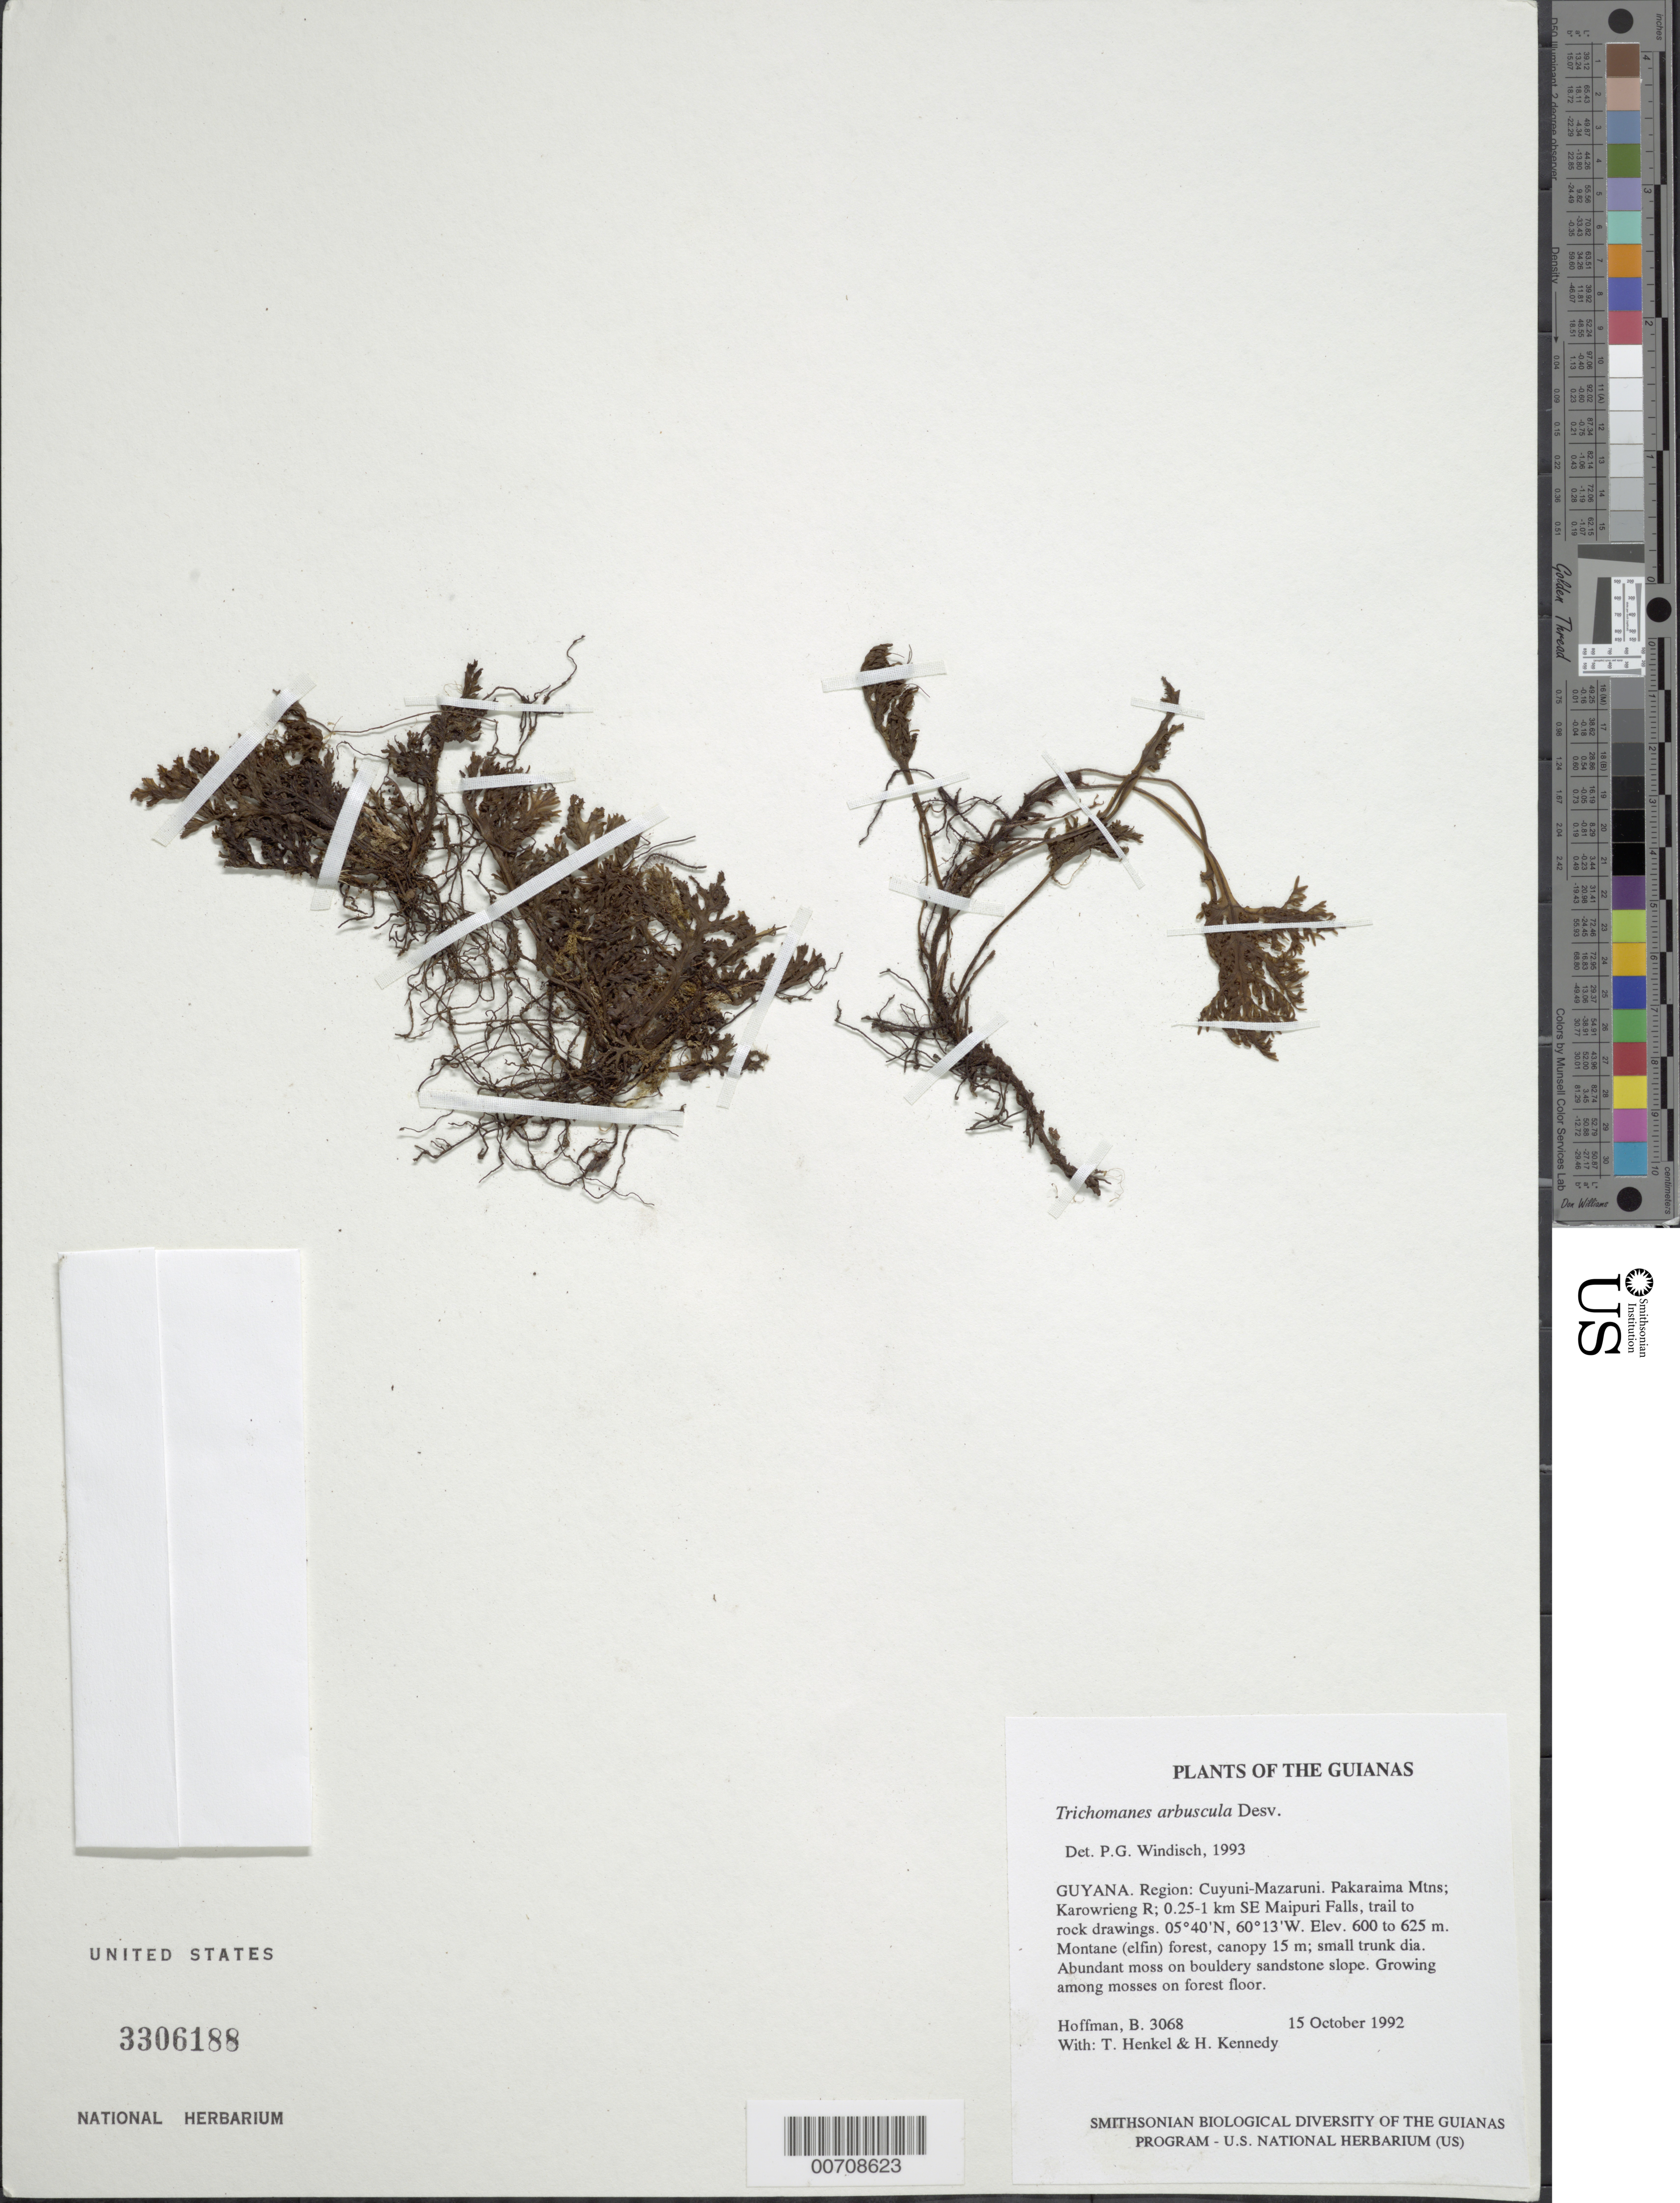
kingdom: Plantae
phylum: Tracheophyta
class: Polypodiopsida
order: Hymenophyllales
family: Hymenophyllaceae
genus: Trichomanes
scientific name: Trichomanes arbuscula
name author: Desv.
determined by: Windisch, Paulo Guenter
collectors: B. Hoffman, T. Henkel & H. Kennedy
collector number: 3068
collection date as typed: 15 October 1992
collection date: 1992-10-15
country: Guyana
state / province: Cuyuni-Mazaruni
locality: Pakaraima Mountains; Karowrieng River; 0.25-1 km SE of Maipuri Falls, trail to rock drawings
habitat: Montane (elfin) forest, canopy 15 m; small trunk dia. Abundant moss on bouldery sandstone slope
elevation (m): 600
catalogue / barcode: US 3306188